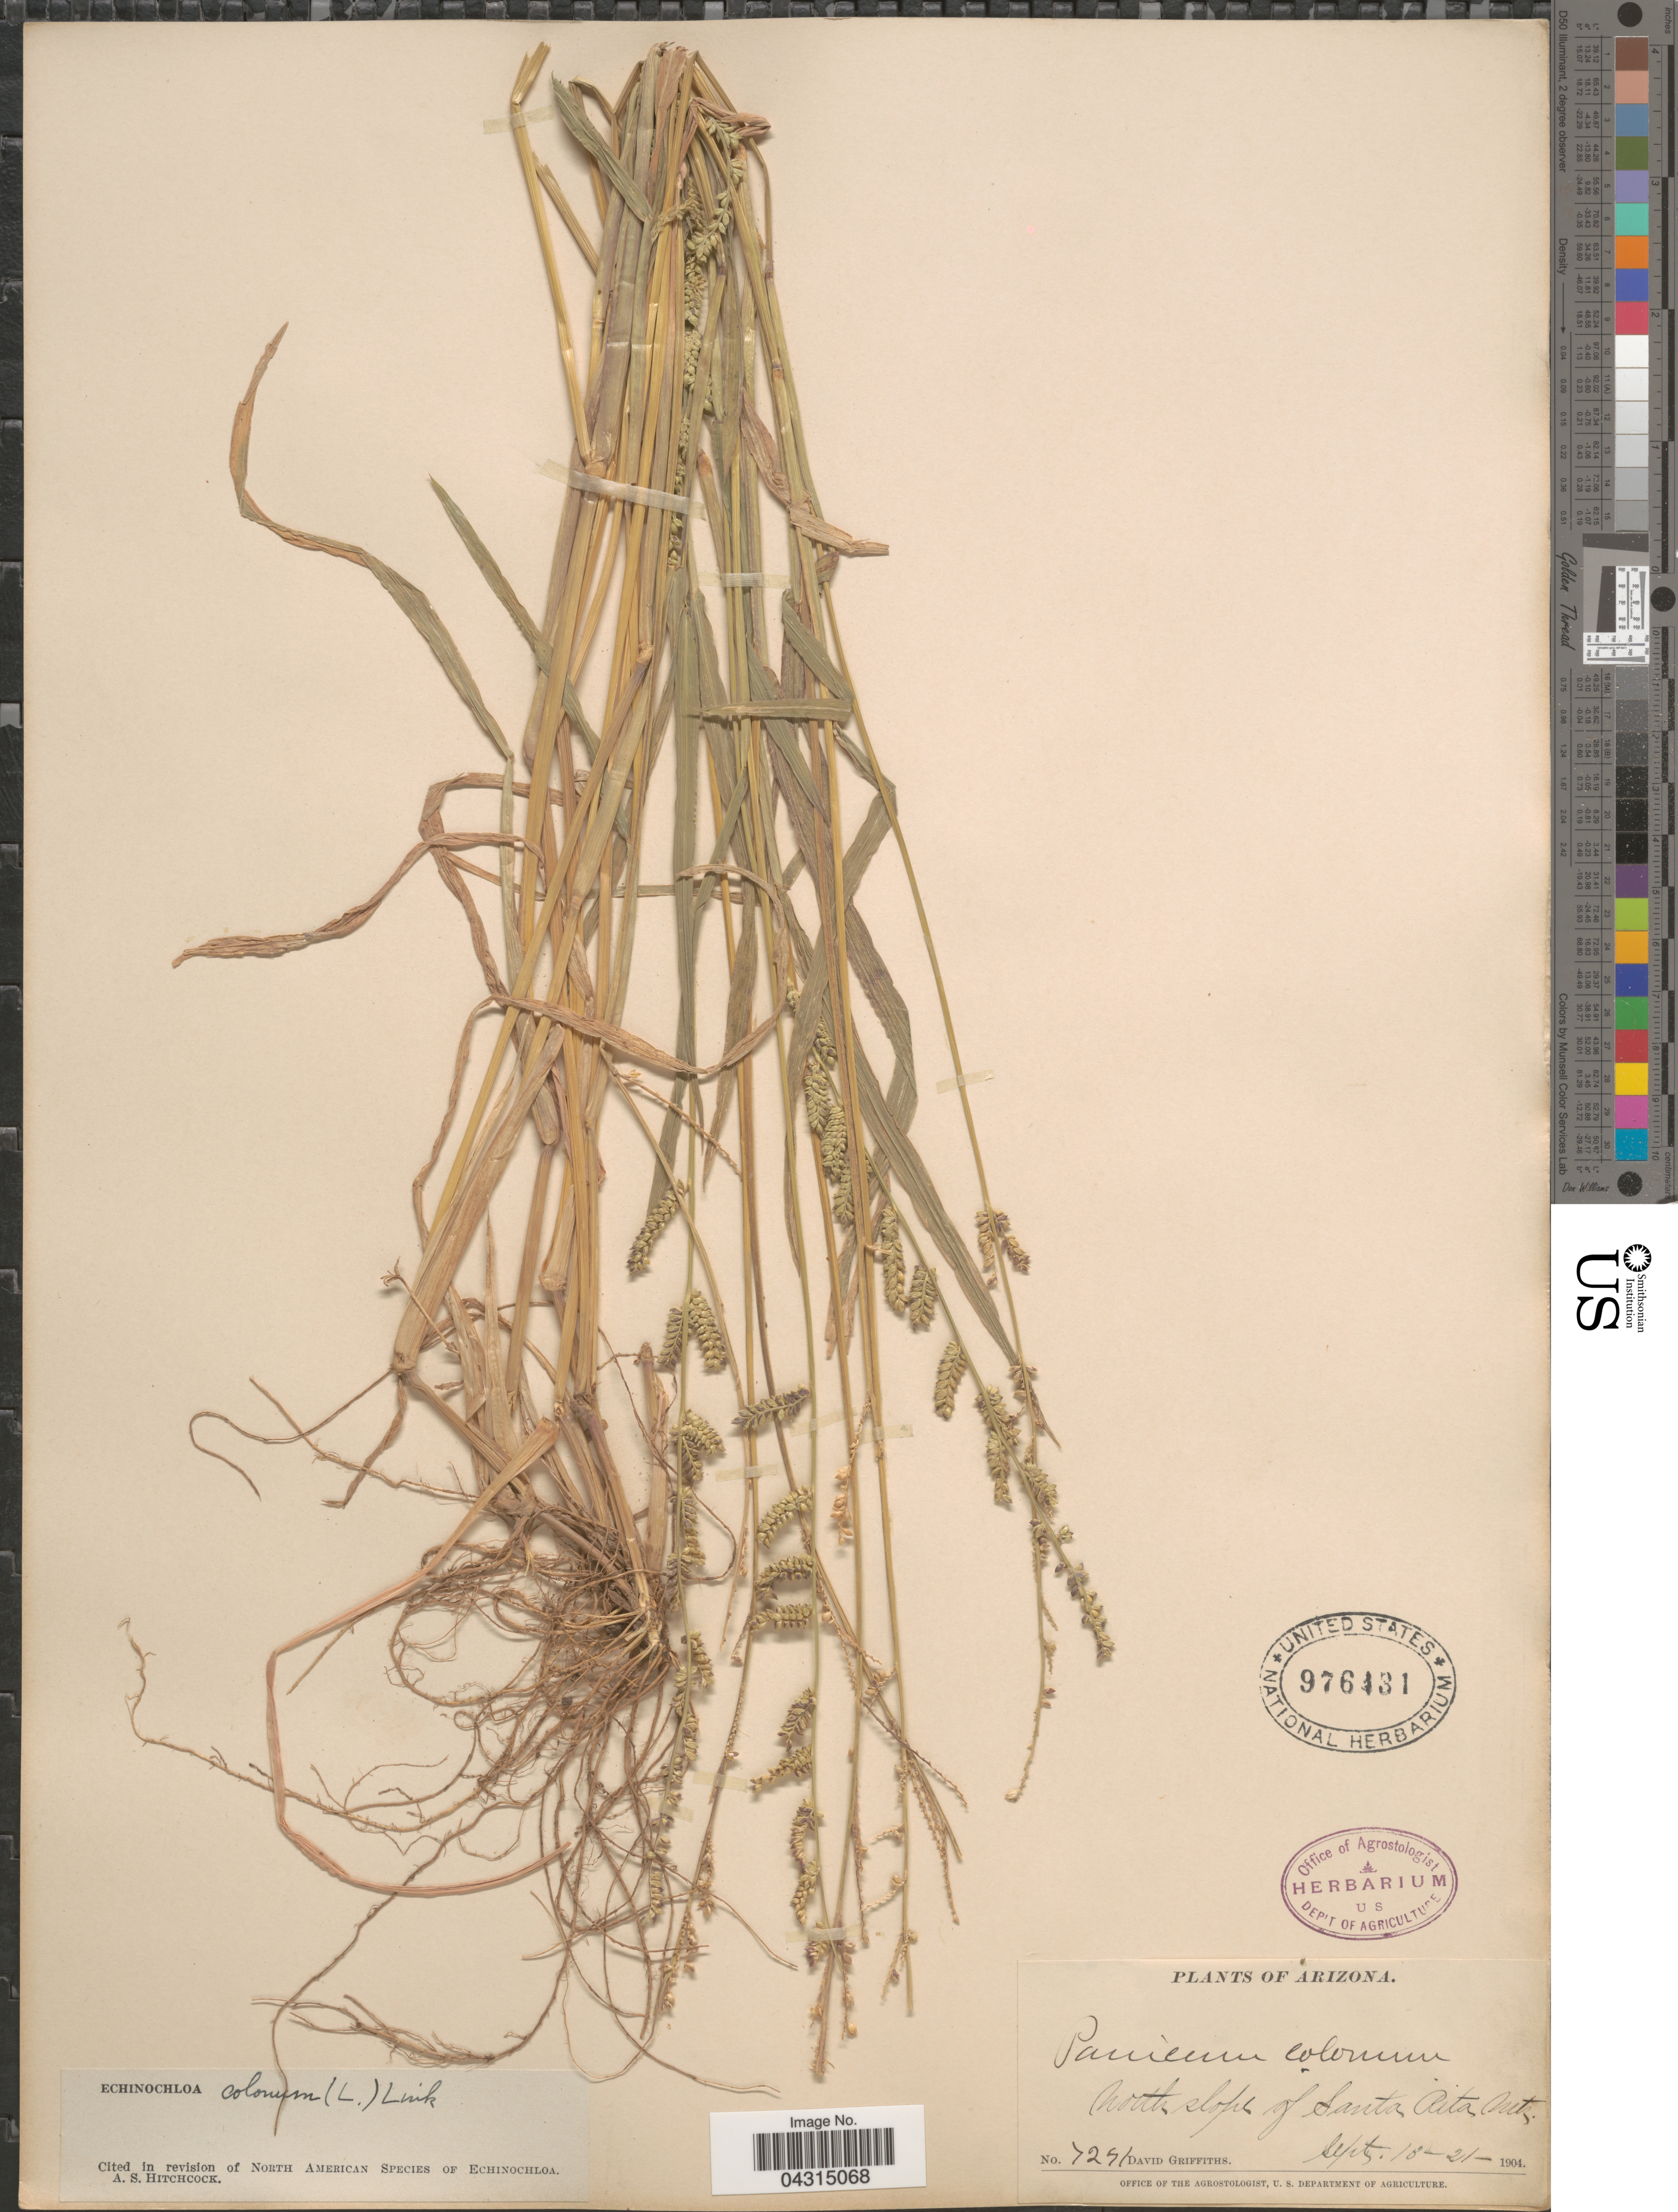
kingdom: Plantae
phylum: Tracheophyta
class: Liliopsida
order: Poales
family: Poaceae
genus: Echinochloa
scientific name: Echinochloa colona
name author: (L.) Link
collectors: D. Griffiths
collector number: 7241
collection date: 1904-09-13/1904-09-21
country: United States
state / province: Arizona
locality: North slope of Santa Rita Mts.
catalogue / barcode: US 976431